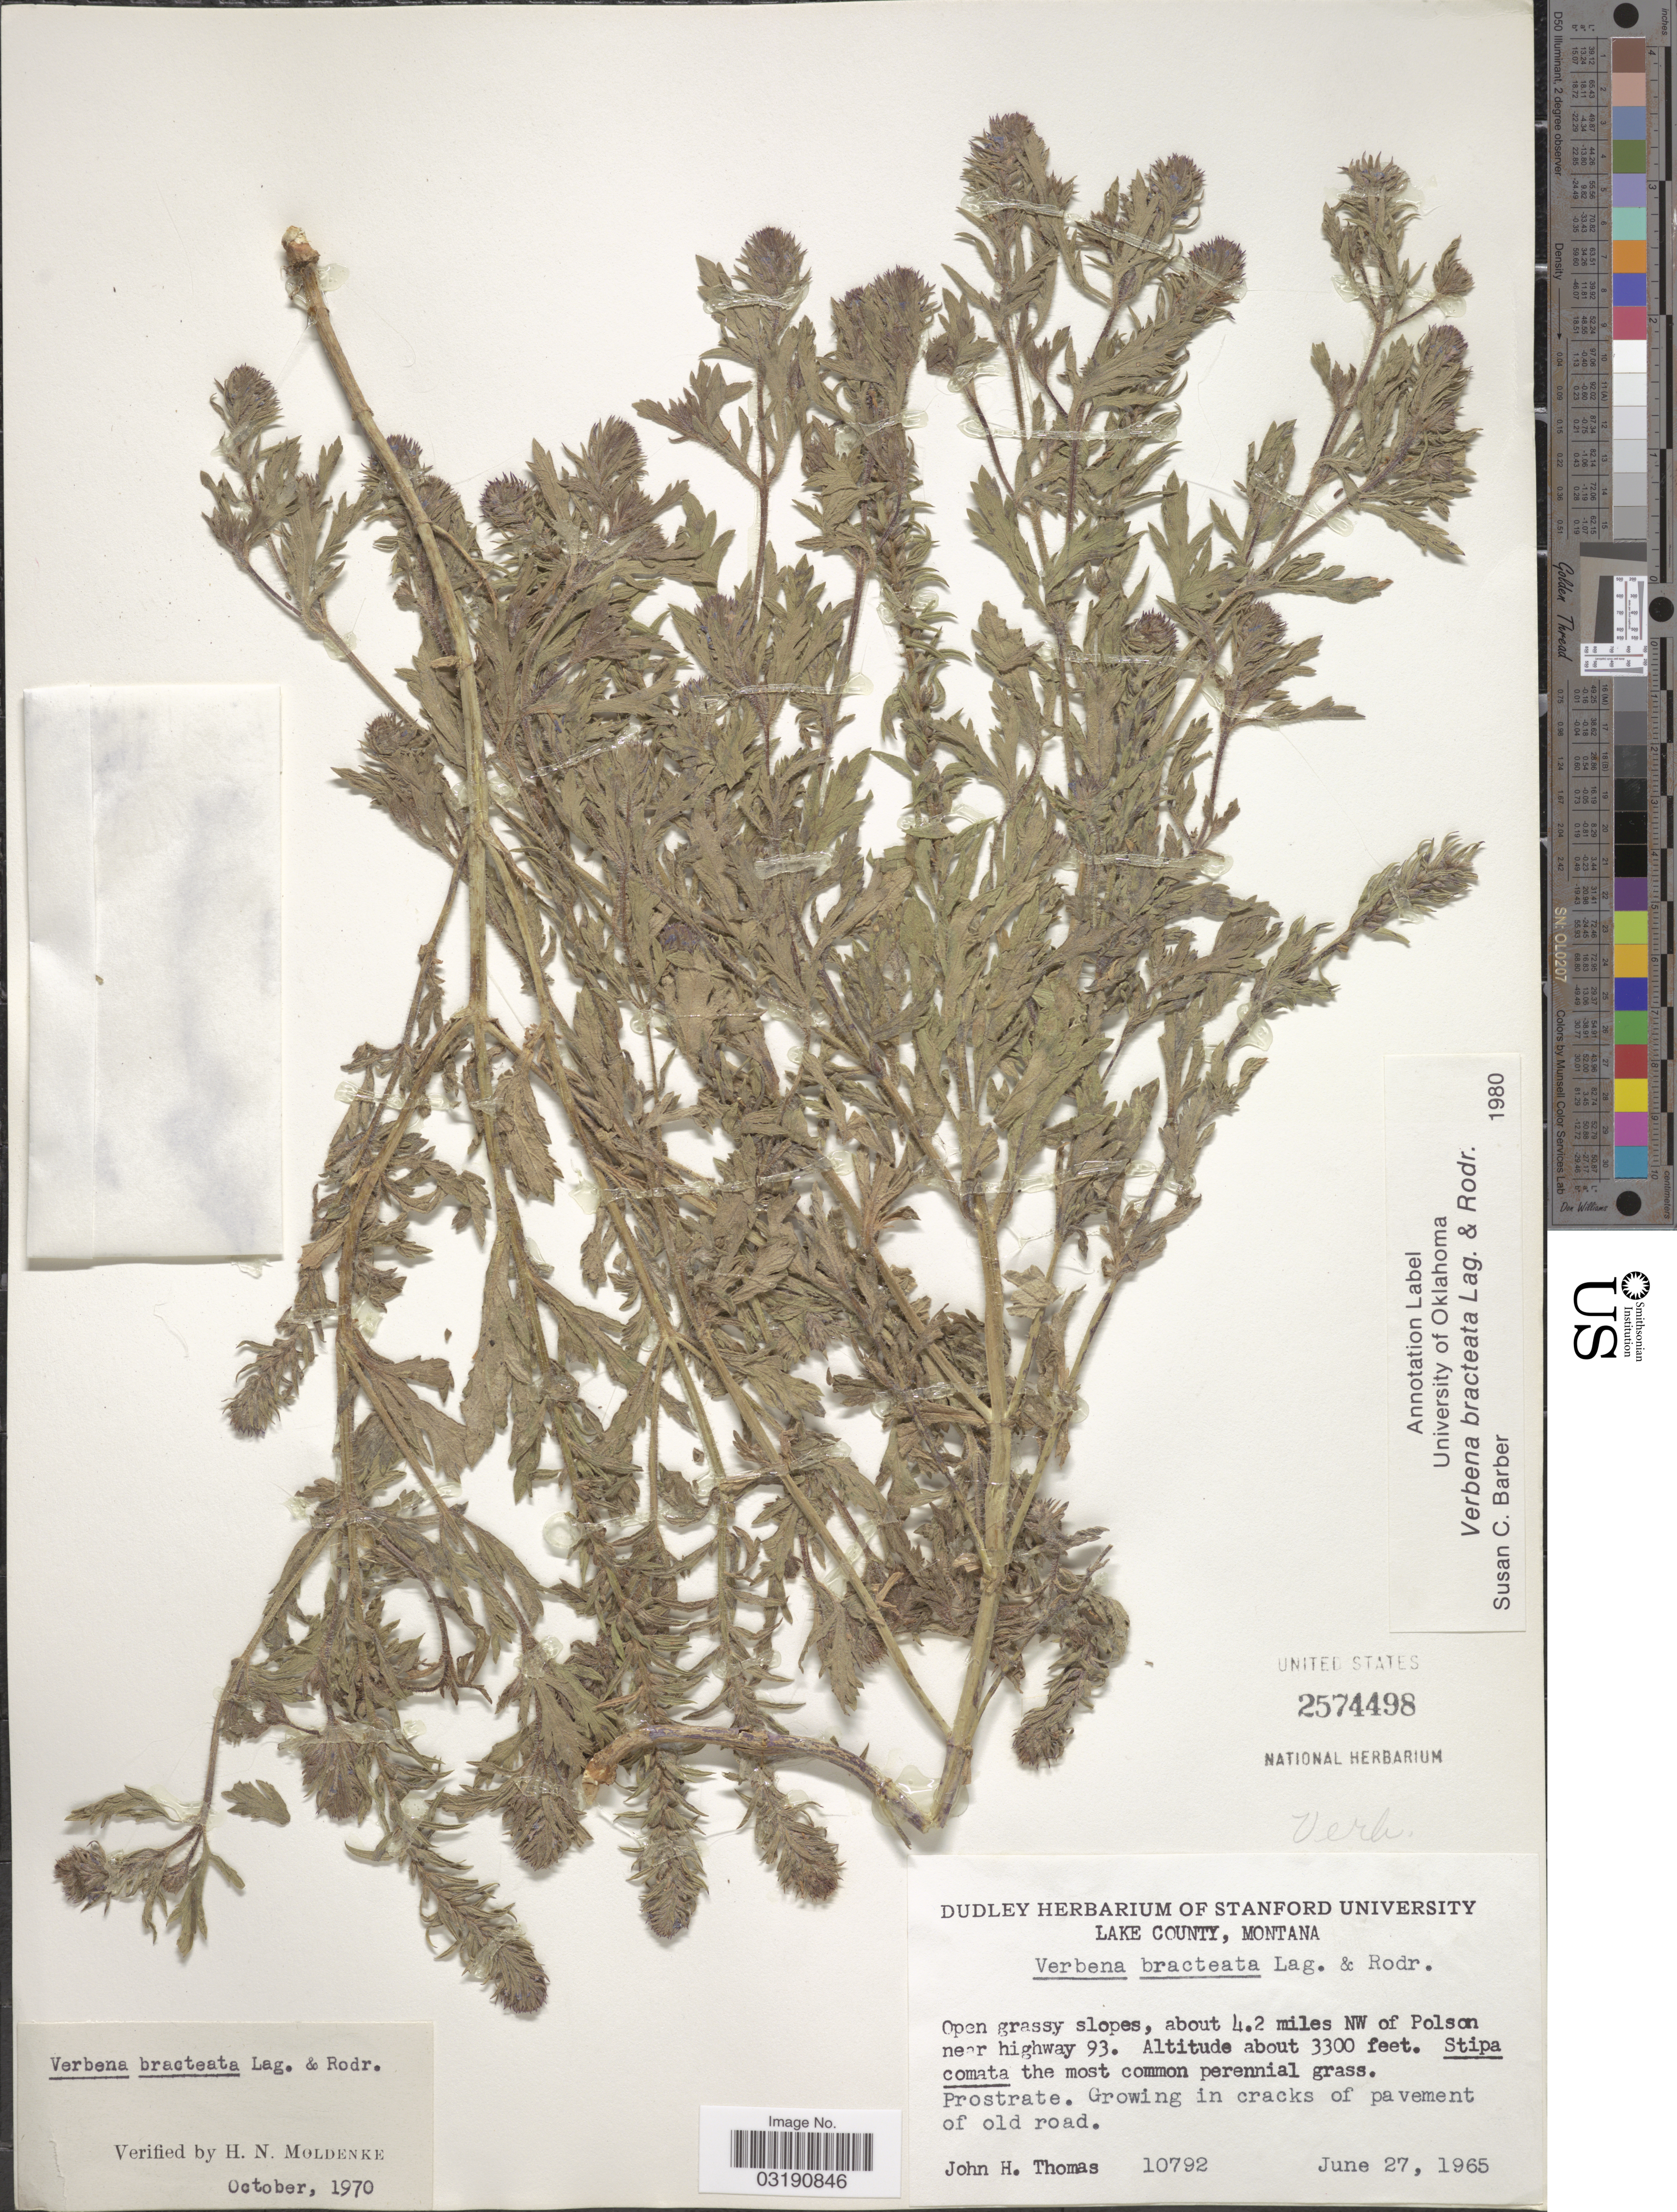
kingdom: Plantae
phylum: Tracheophyta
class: Magnoliopsida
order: Lamiales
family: Verbenaceae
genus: Verbena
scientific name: Verbena bracteata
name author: Cav. ex Lag. & Rodr.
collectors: J. H. Thomas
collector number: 10792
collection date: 1965-06-27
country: United States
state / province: Montana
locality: Lake County. About 4.2 miles NW of Polson near highway 93.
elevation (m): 1006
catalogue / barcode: US 2574498